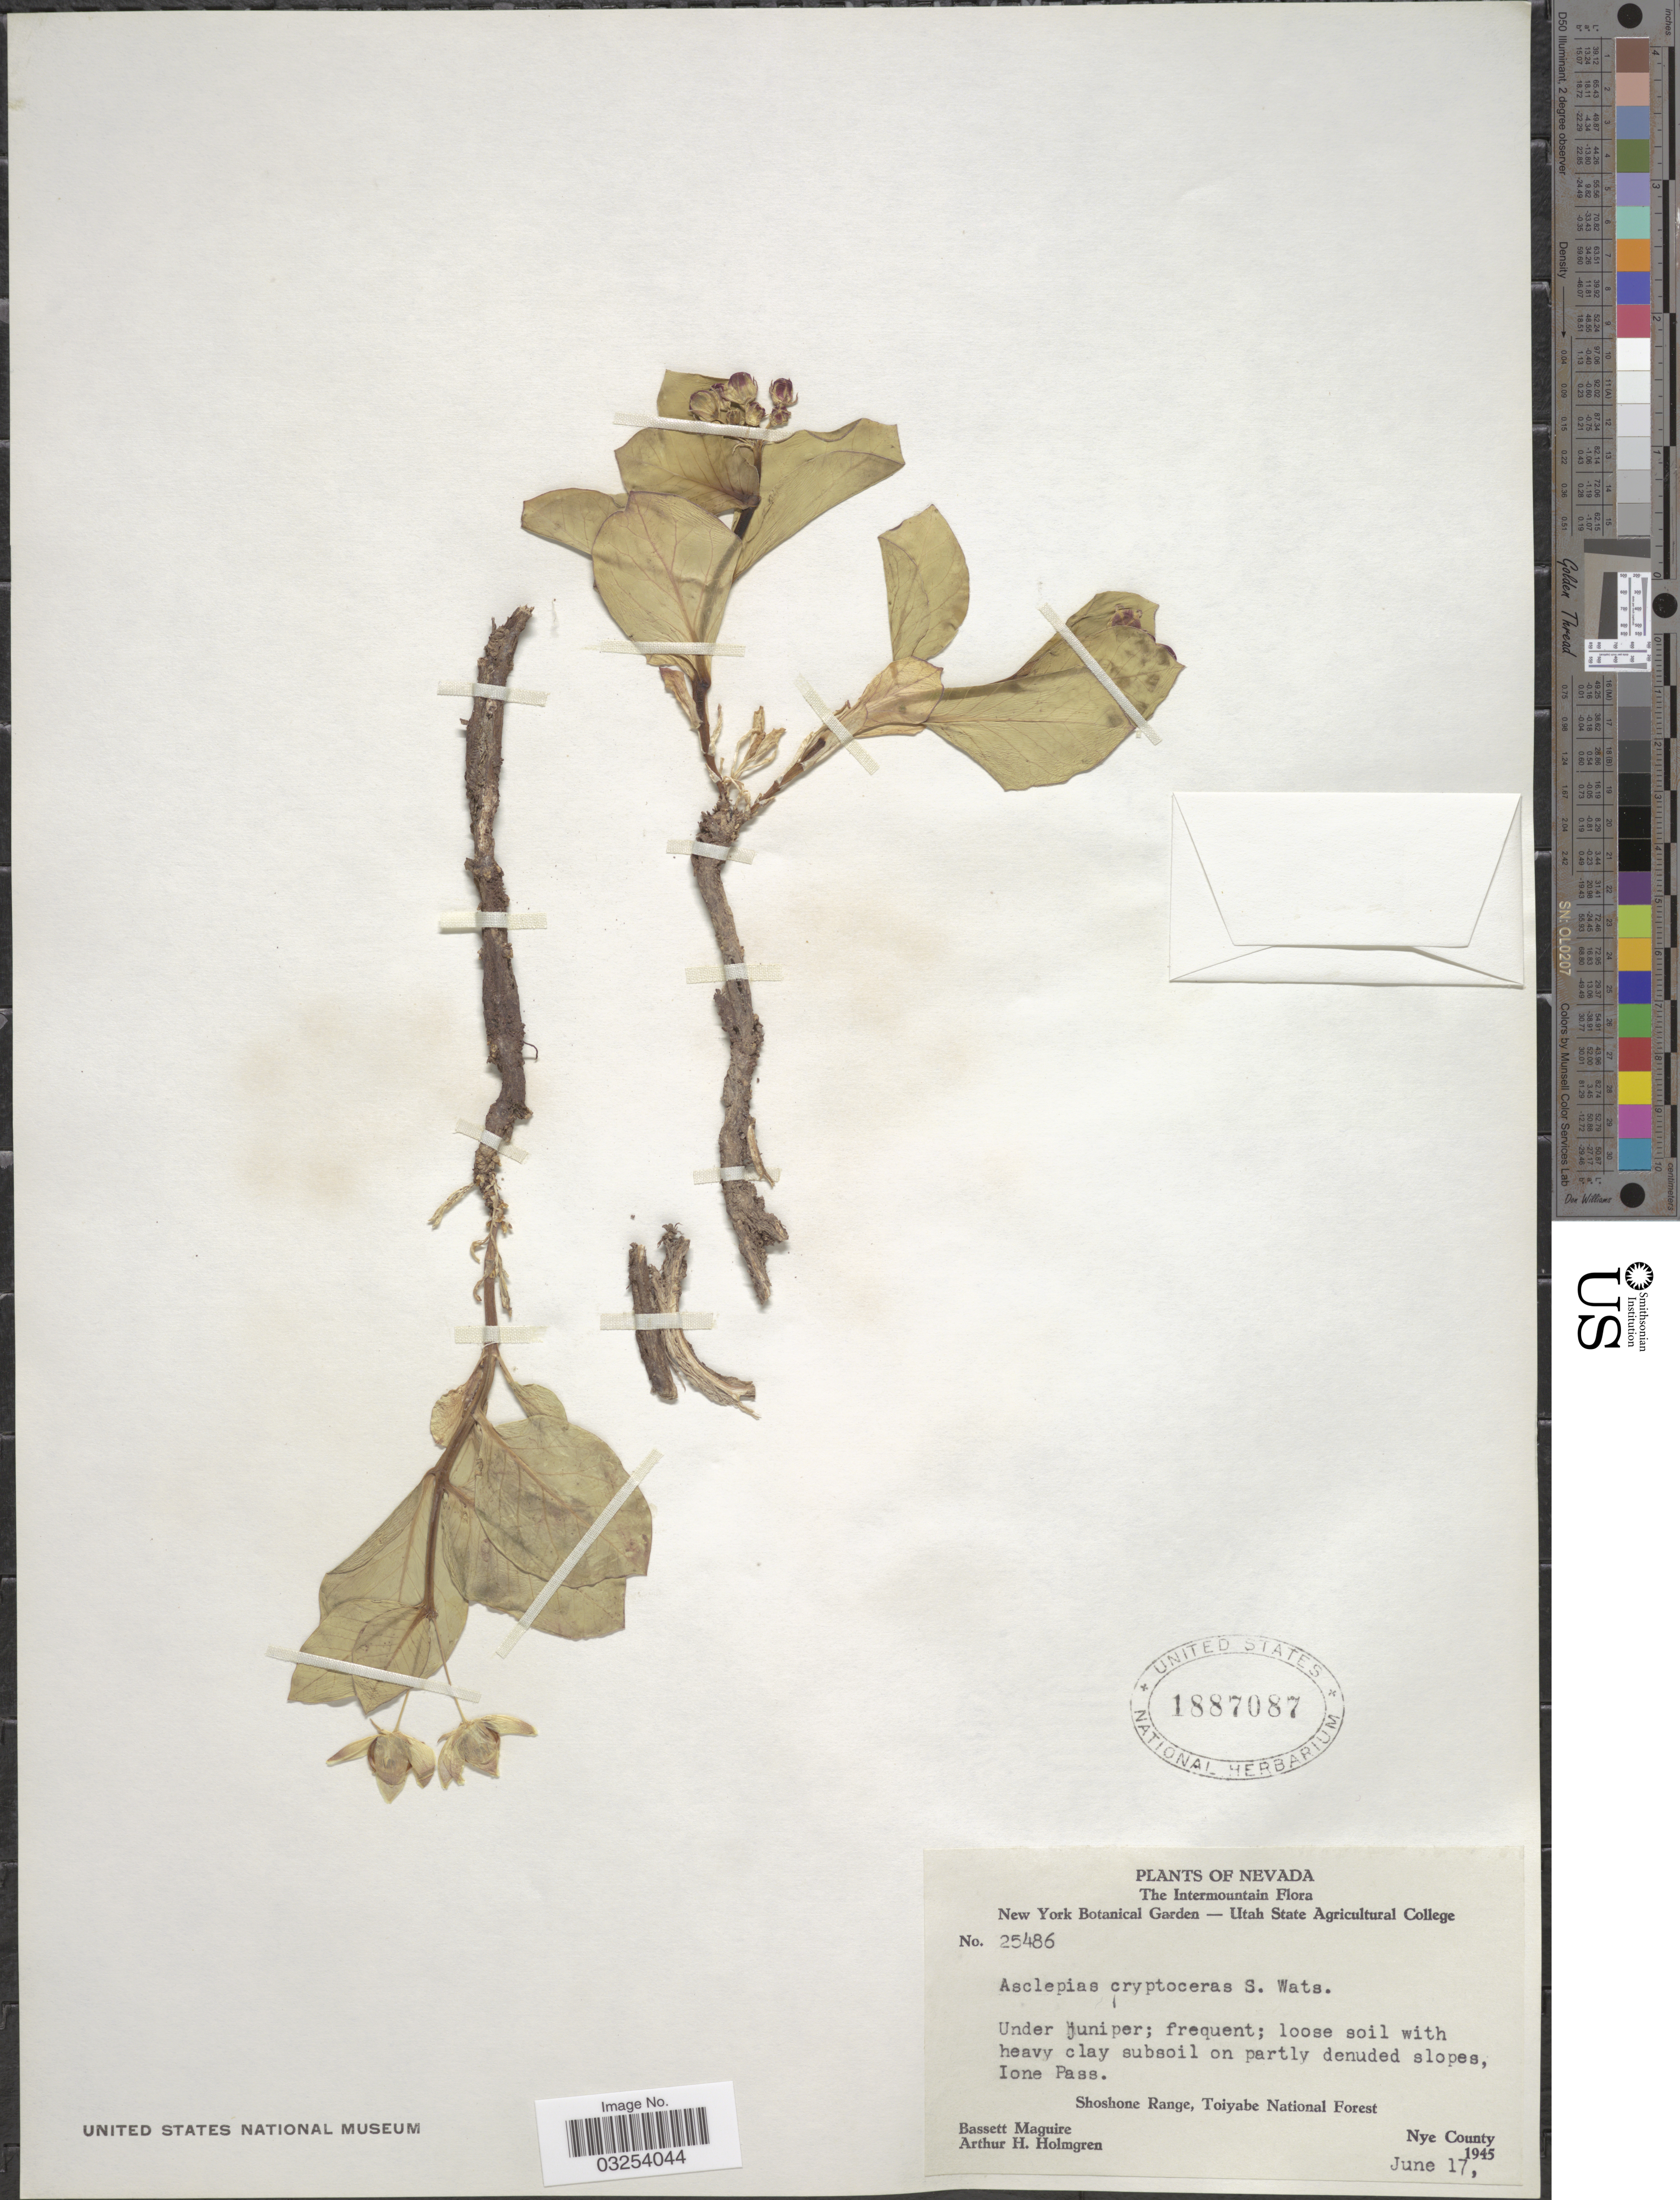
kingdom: Plantae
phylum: Tracheophyta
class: Magnoliopsida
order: Gentianales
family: Apocynaceae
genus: Asclepias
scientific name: Asclepias cryptoceras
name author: S. Watson in C. King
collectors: B. Maguire & A. H. Holmgren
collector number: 25486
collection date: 1945-06-17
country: United States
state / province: Nevada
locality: Intermountain. Ione Pass. Shoshone Range, Toiyabe National Forest Nye County.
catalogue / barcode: US 1887087